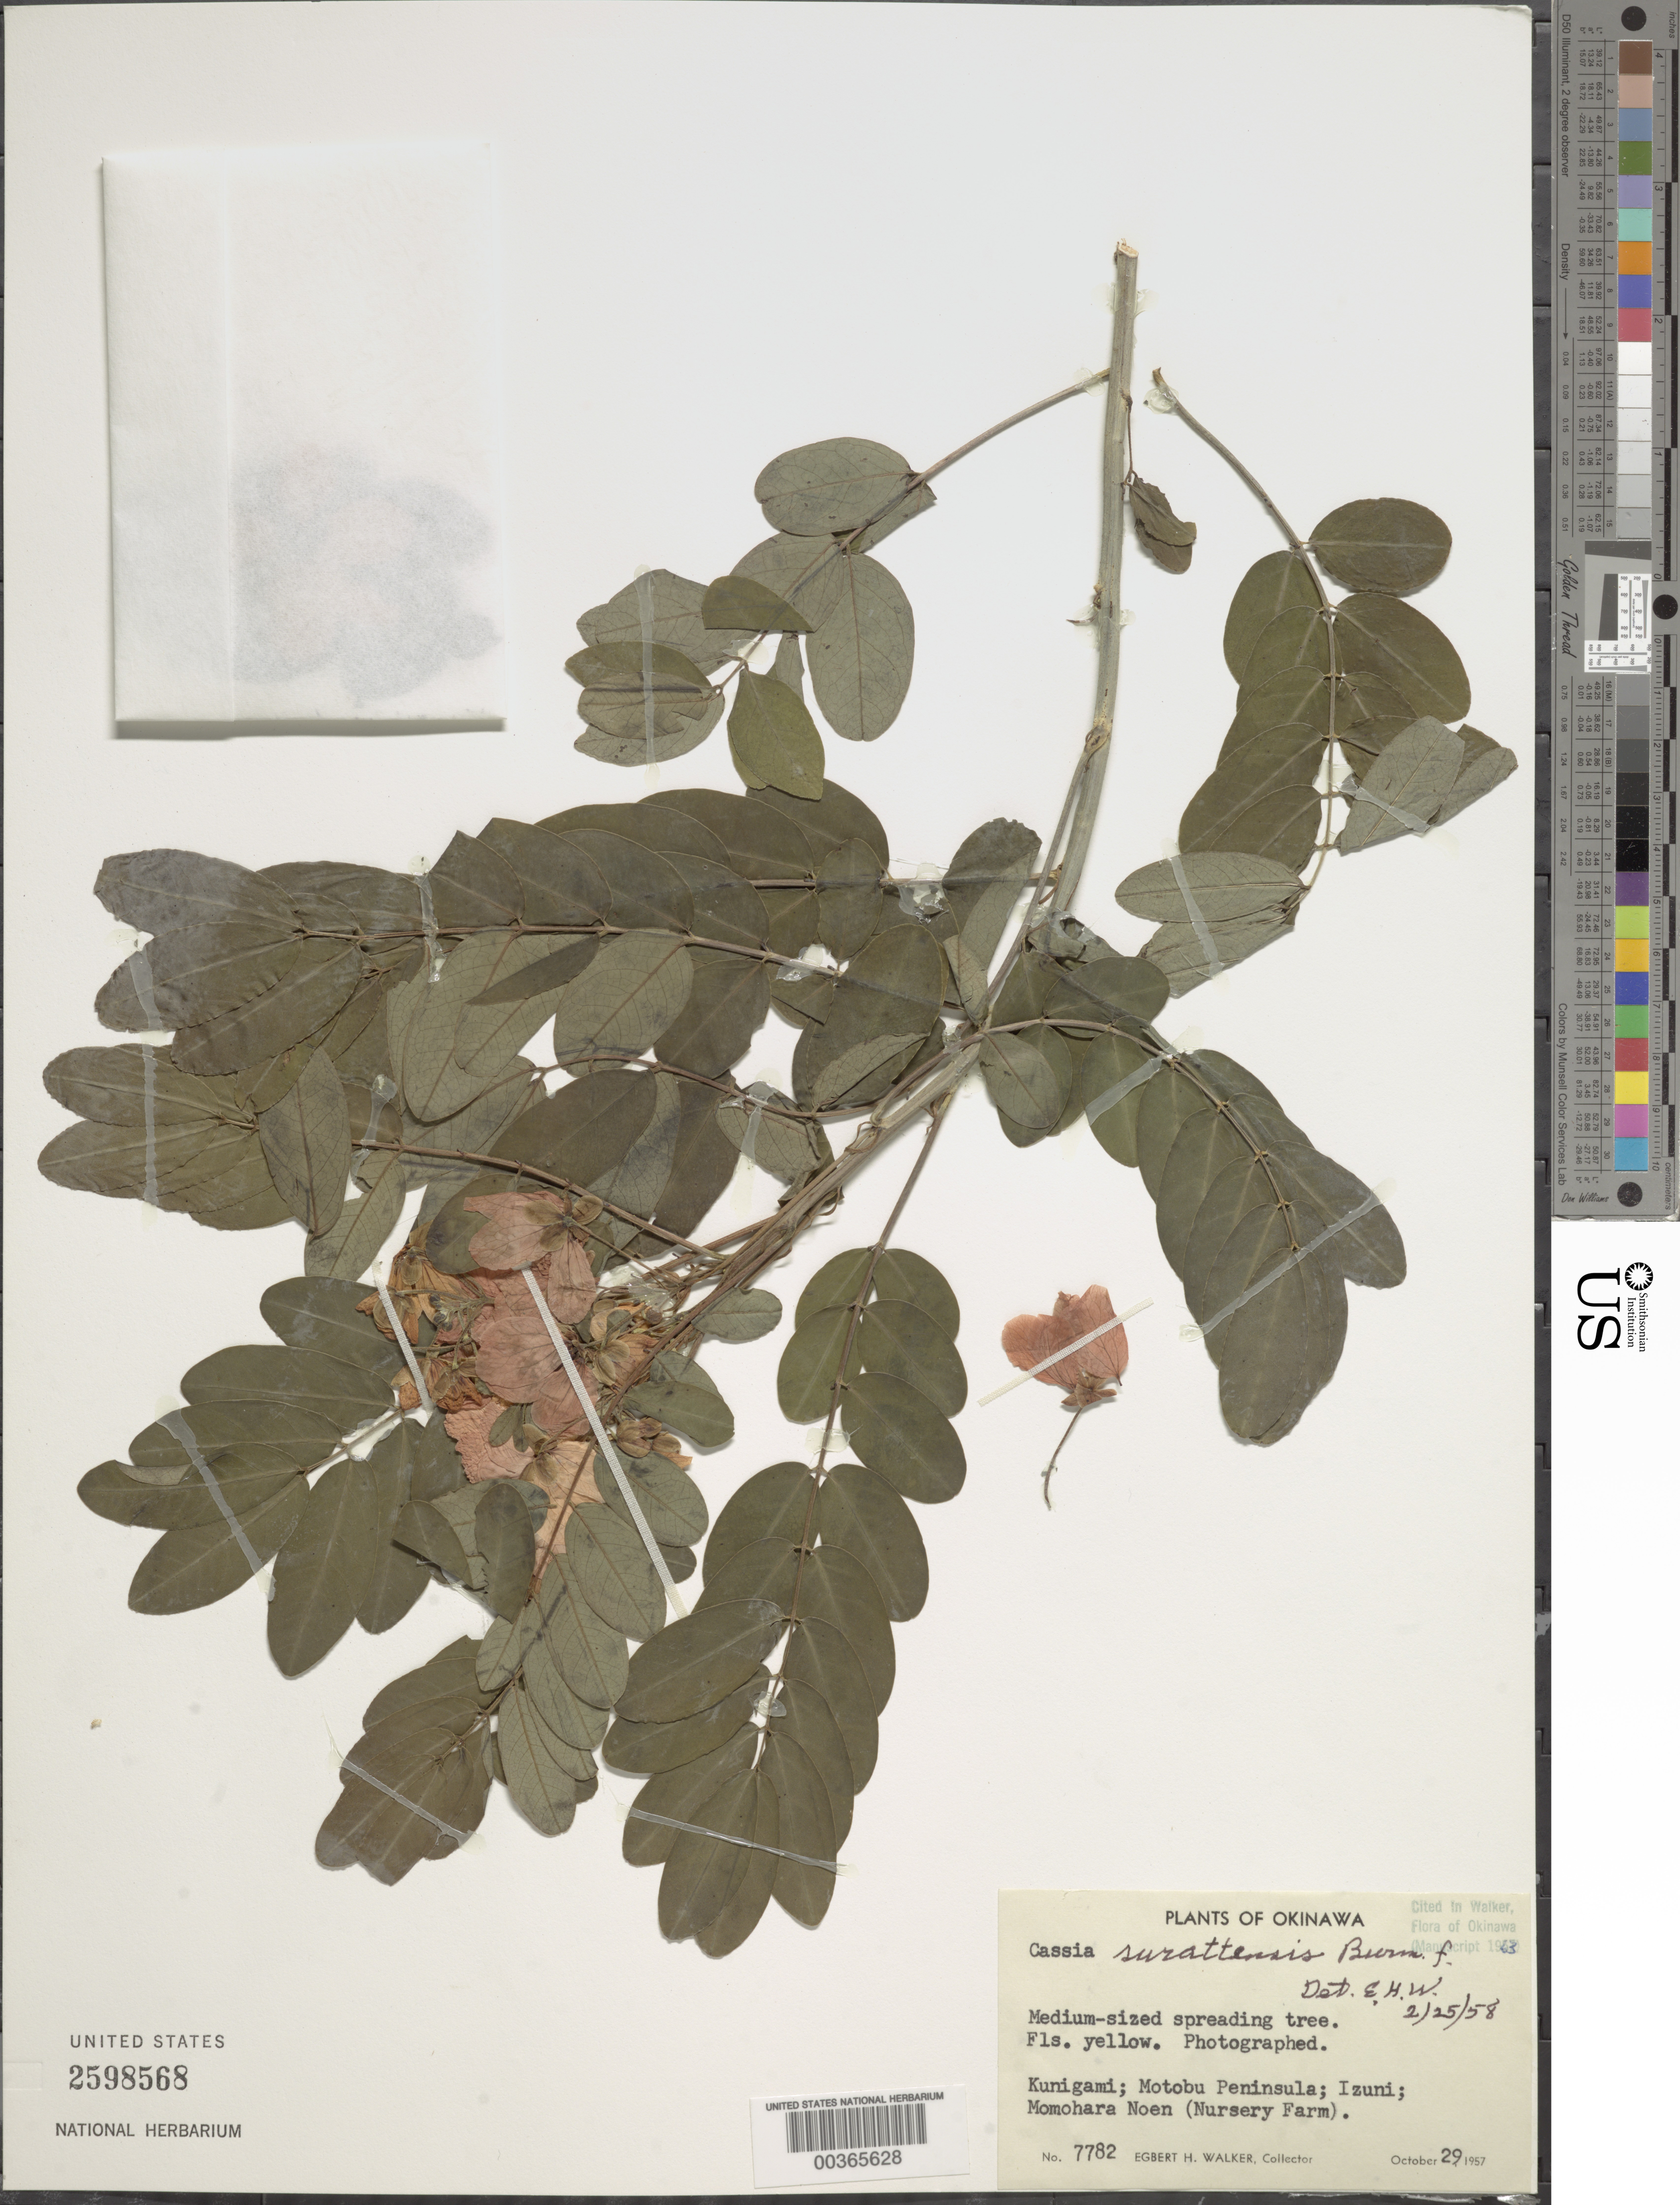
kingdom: Plantae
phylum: Tracheophyta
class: Magnoliopsida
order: Fabales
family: Fabaceae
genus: Senna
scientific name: Senna surattensis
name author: (Burm. f.) H.S. Irwin & Barneby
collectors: E. H. Walker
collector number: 7782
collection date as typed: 29 Oct 1957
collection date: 1957-10-29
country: Japan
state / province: Okinawa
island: Ryukyu Is.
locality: Kunigami; motobu peninsula; izuni; momohara noen (nursery farm)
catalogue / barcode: US 2598568